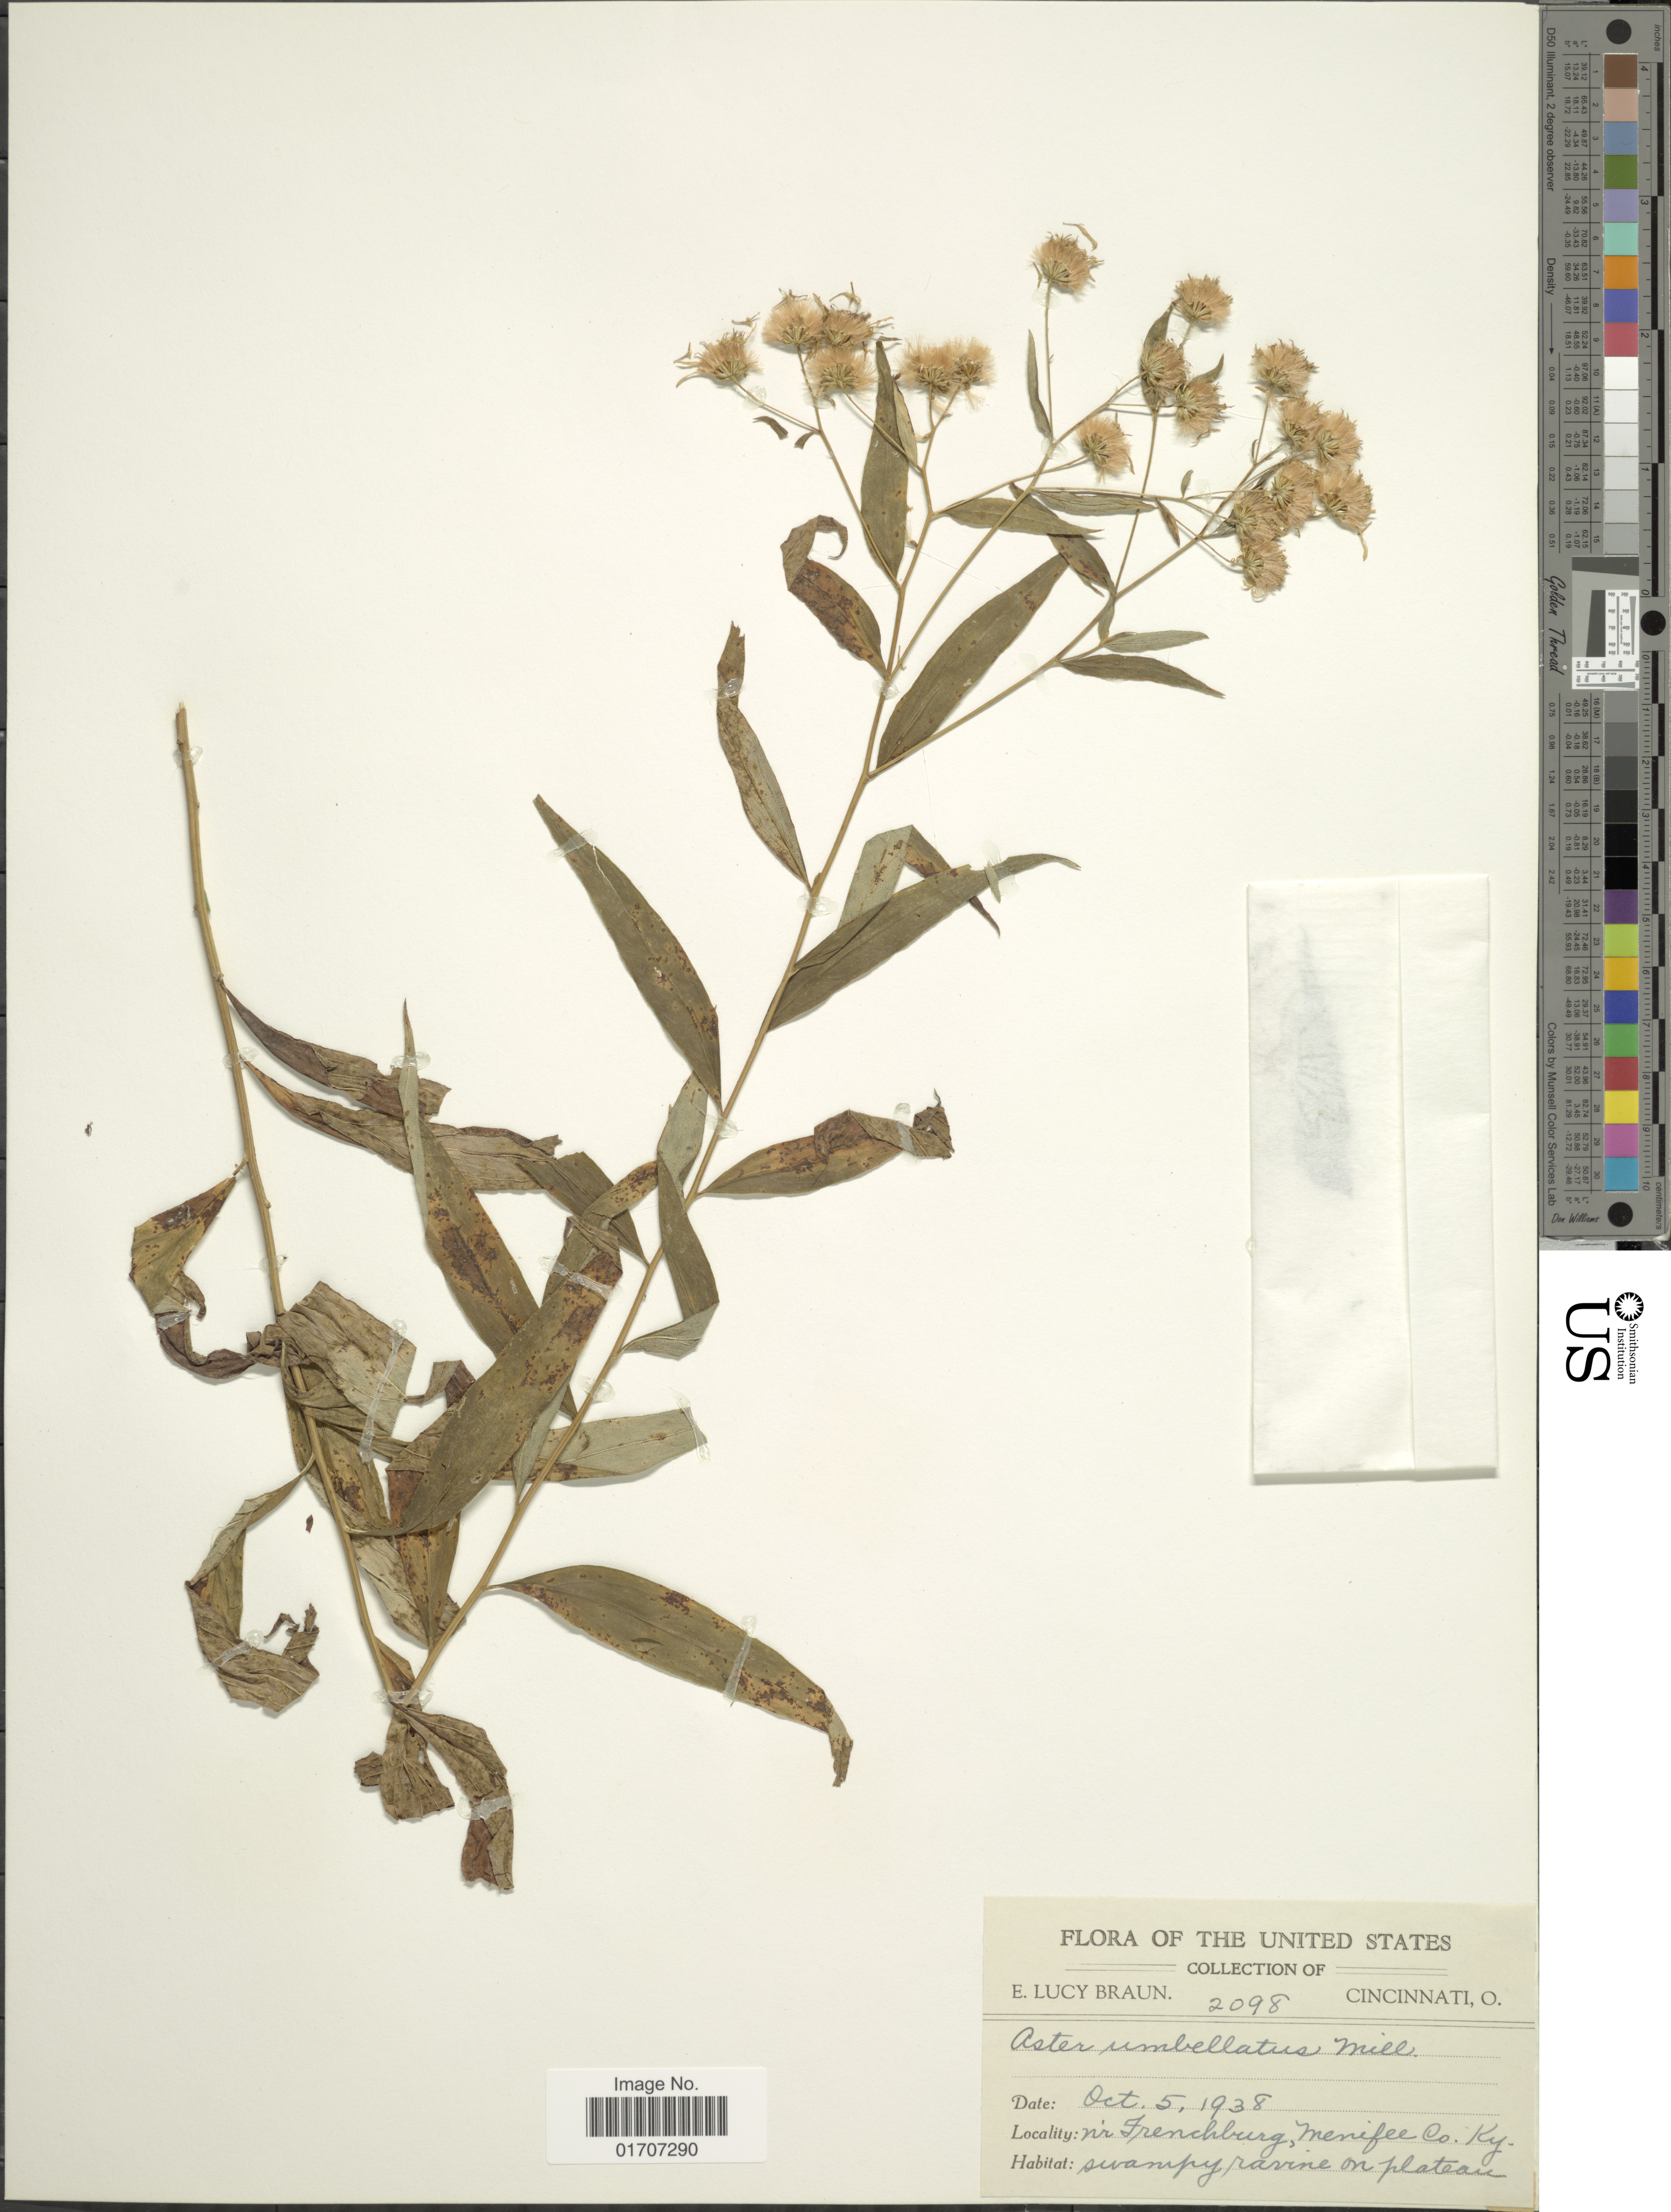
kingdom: Plantae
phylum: Tracheophyta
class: Magnoliopsida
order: Asterales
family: Asteraceae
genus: Doellingeria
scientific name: Doellingeria infirma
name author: (Michx.) Greene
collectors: E. L. Braun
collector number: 2098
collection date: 1938-10-05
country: United States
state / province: Kentucky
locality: Nr. Frenchburg, Menifee Co.